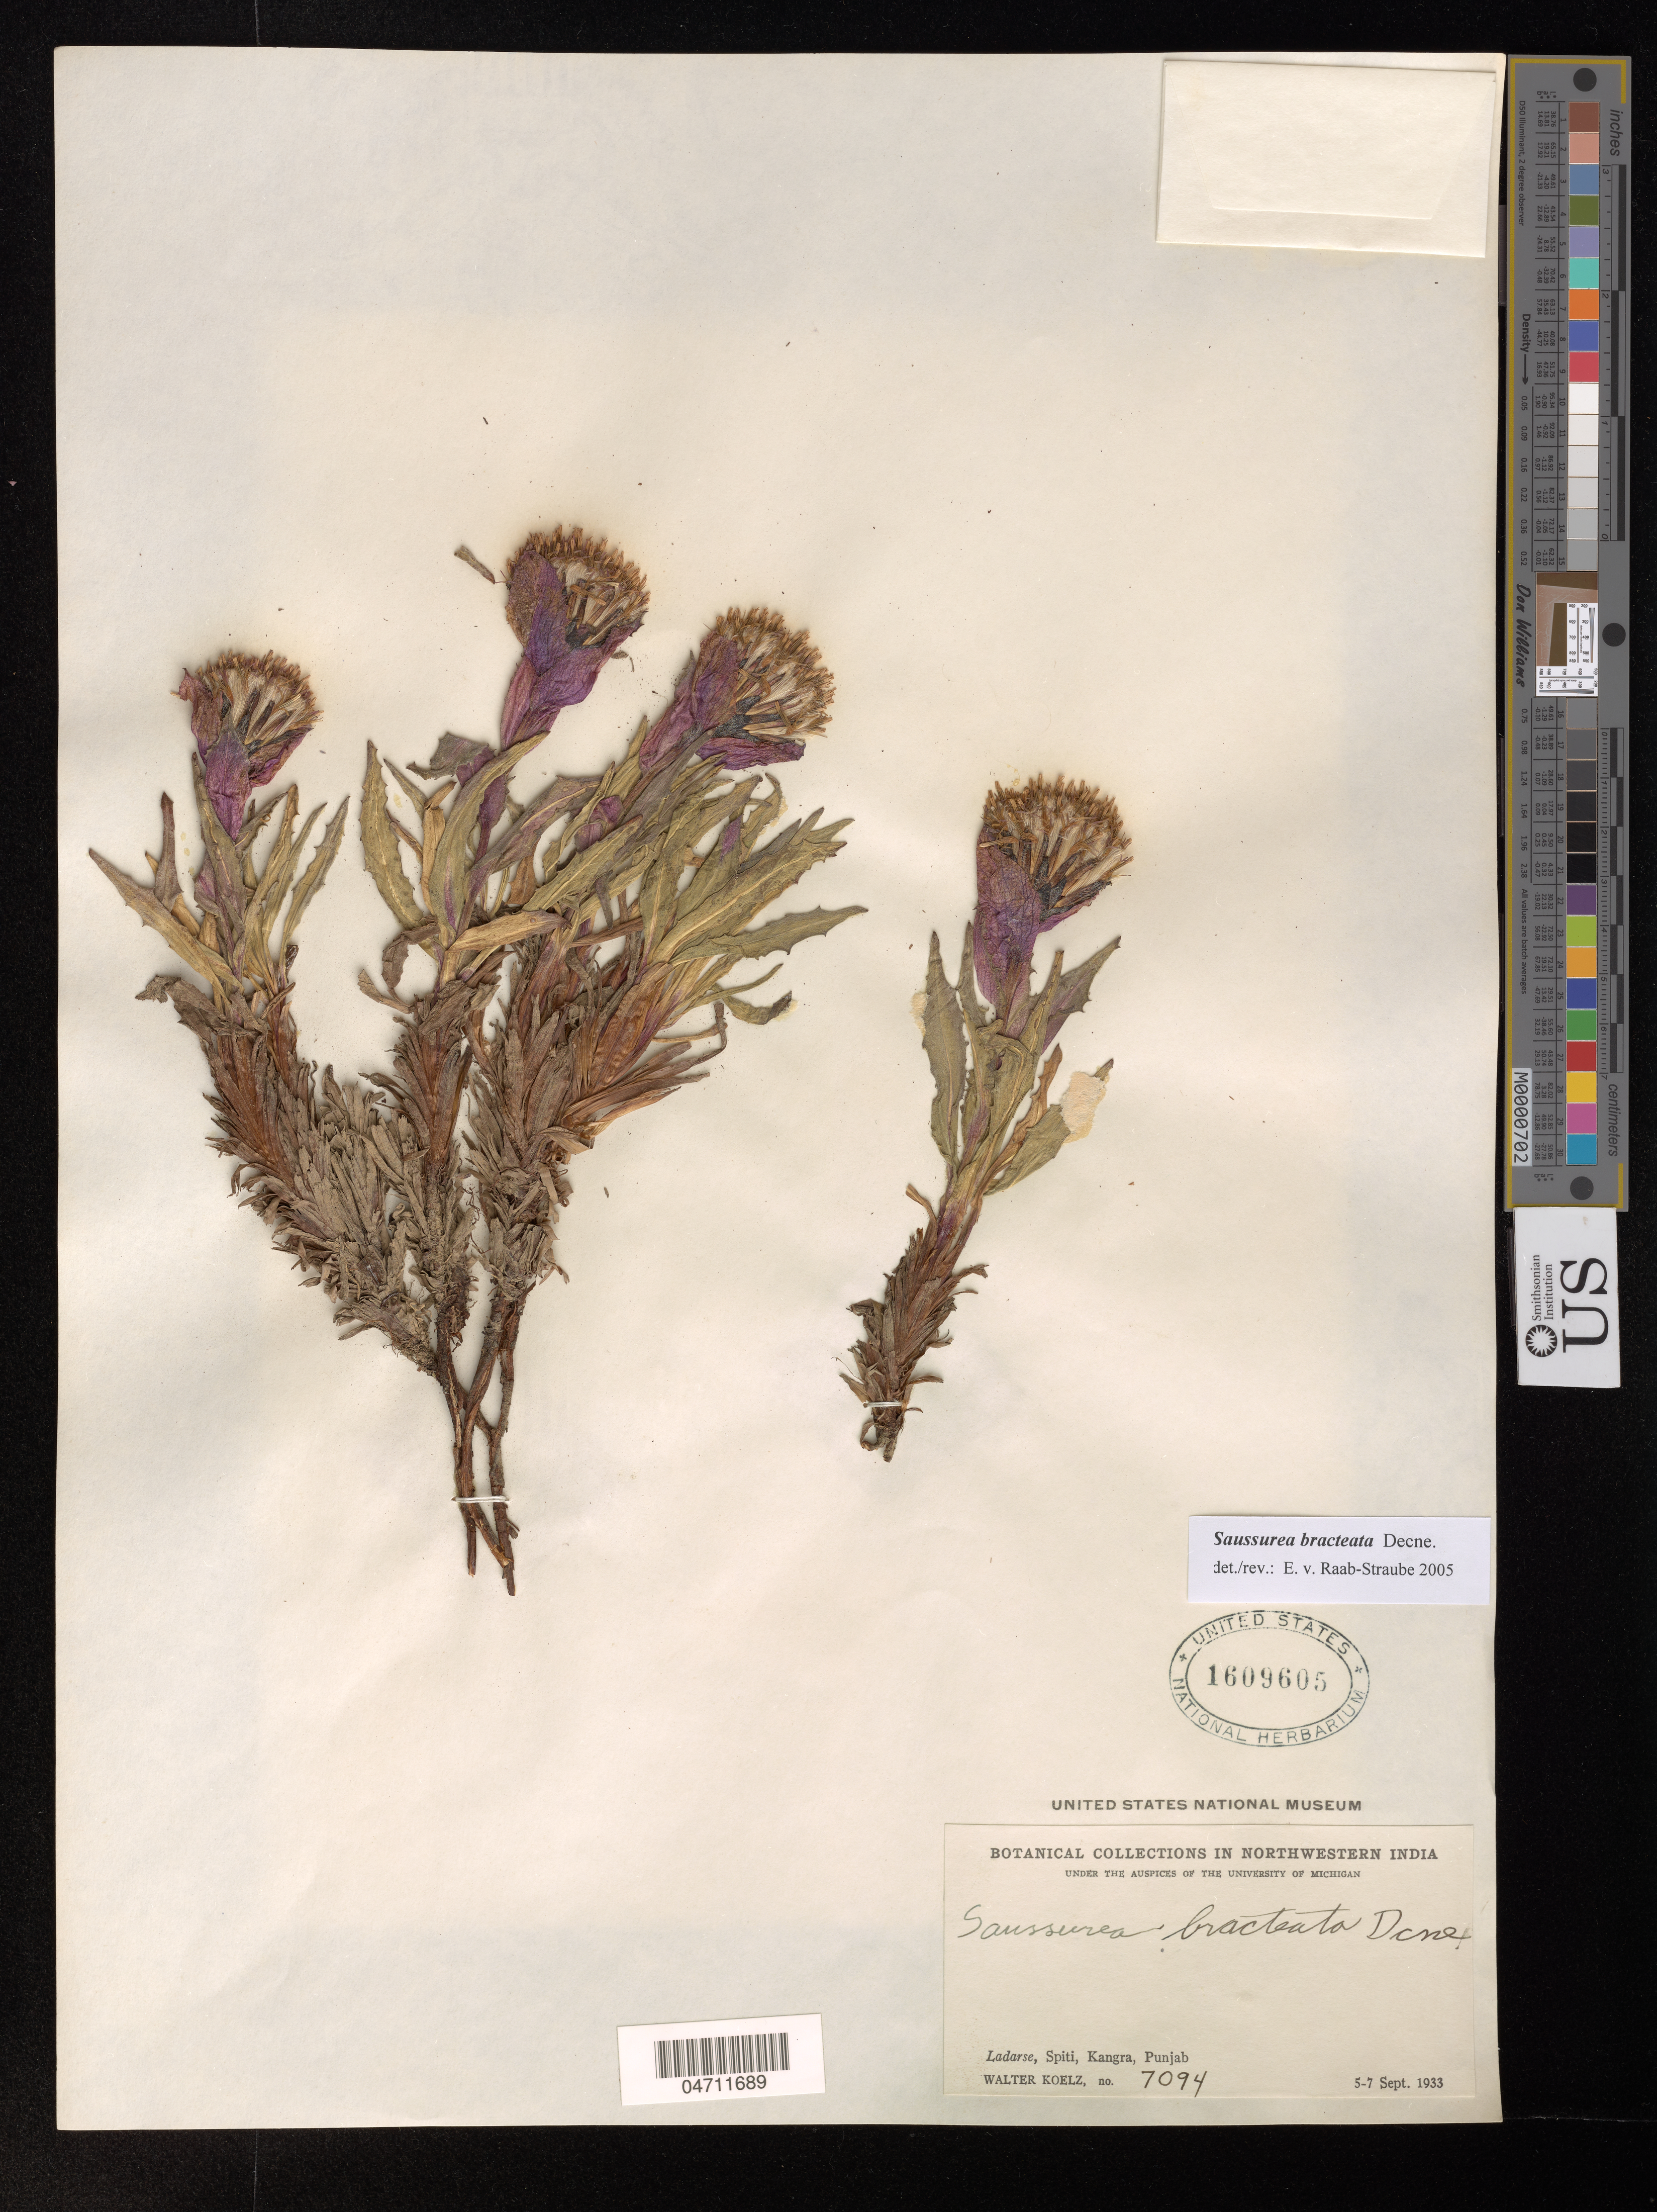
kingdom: Plantae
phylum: Tracheophyta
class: Magnoliopsida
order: Asterales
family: Asteraceae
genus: Saussurea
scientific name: Saussurea bracteata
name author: Decne.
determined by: Raab-Straube, Eckhard von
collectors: W. N. Koelz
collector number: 7094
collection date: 1933-09-05/1933-09-07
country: India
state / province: Himachal Pradesh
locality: Kiots. Ladarse, Spiti, Kangra, Punjab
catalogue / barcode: US 1609605